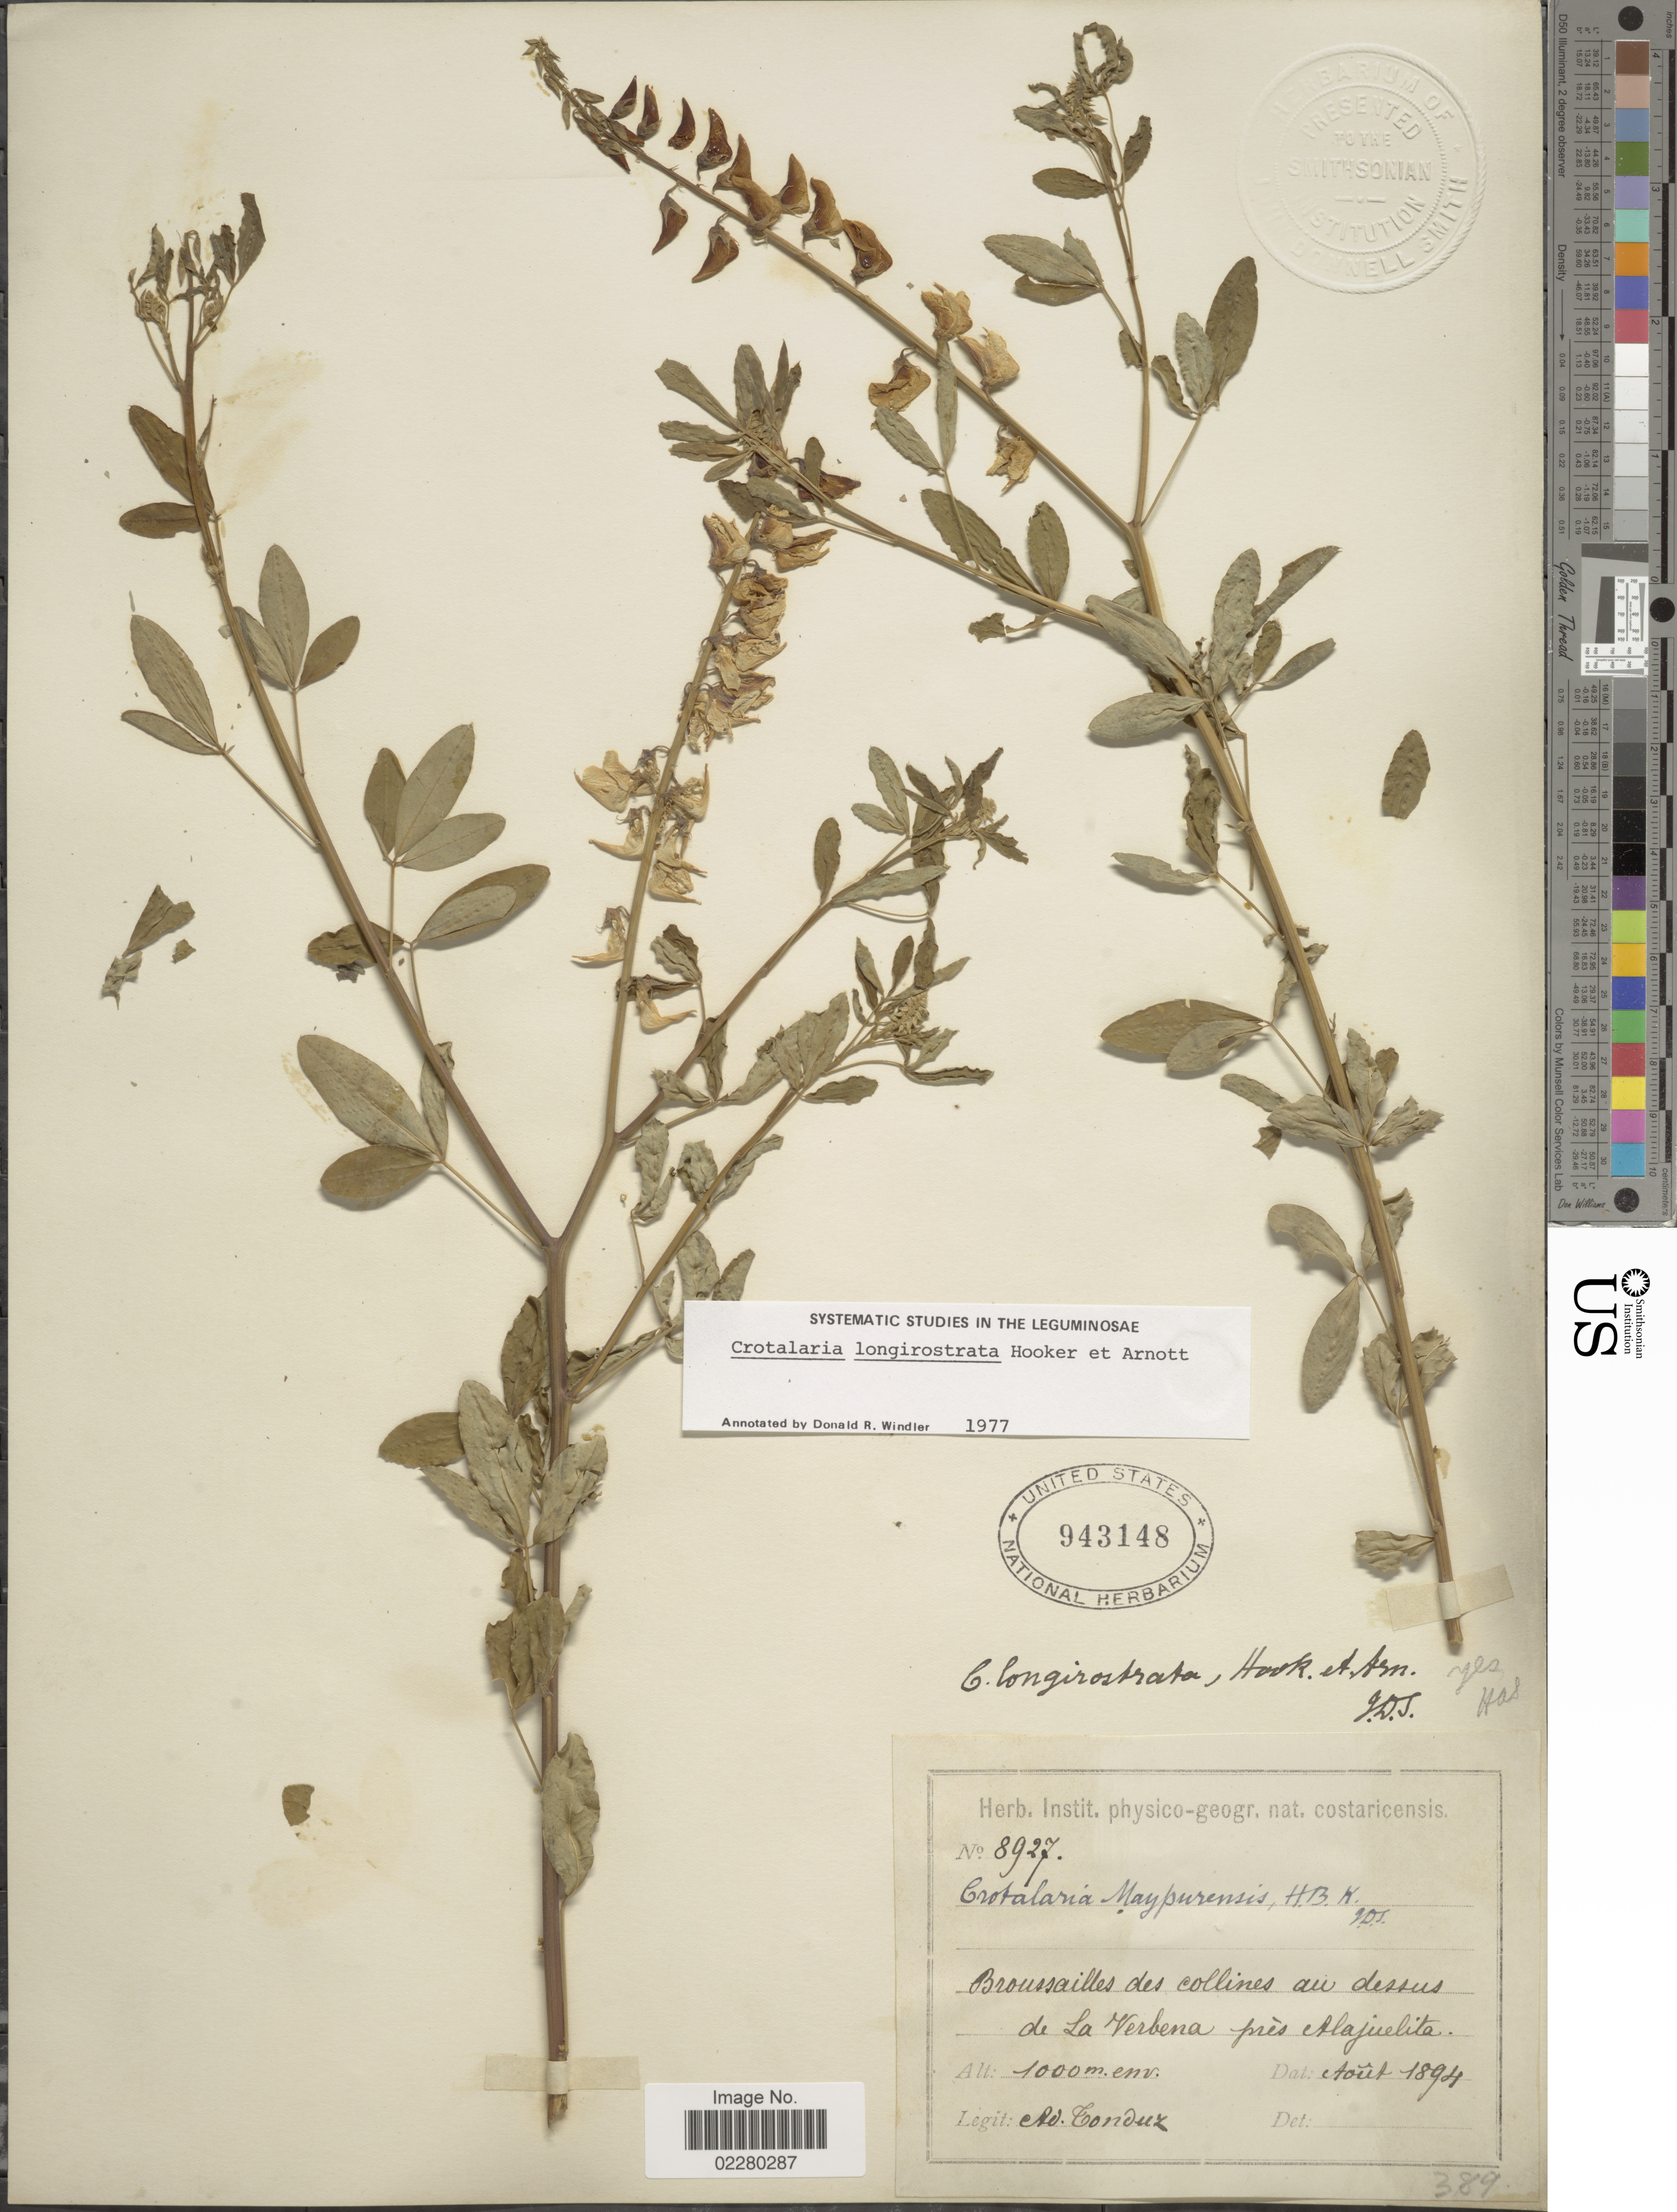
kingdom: Plantae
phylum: Tracheophyta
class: Magnoliopsida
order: Fabales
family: Fabaceae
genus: Crotalaria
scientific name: Crotalaria longirostrata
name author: Hook. & Arn.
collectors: A. Tonduz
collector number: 8927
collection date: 1894-08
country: Costa Rica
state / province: Alajuela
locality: Broussailles des collines au dessus de La Verbena près Alajuelita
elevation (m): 1000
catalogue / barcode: US 943148